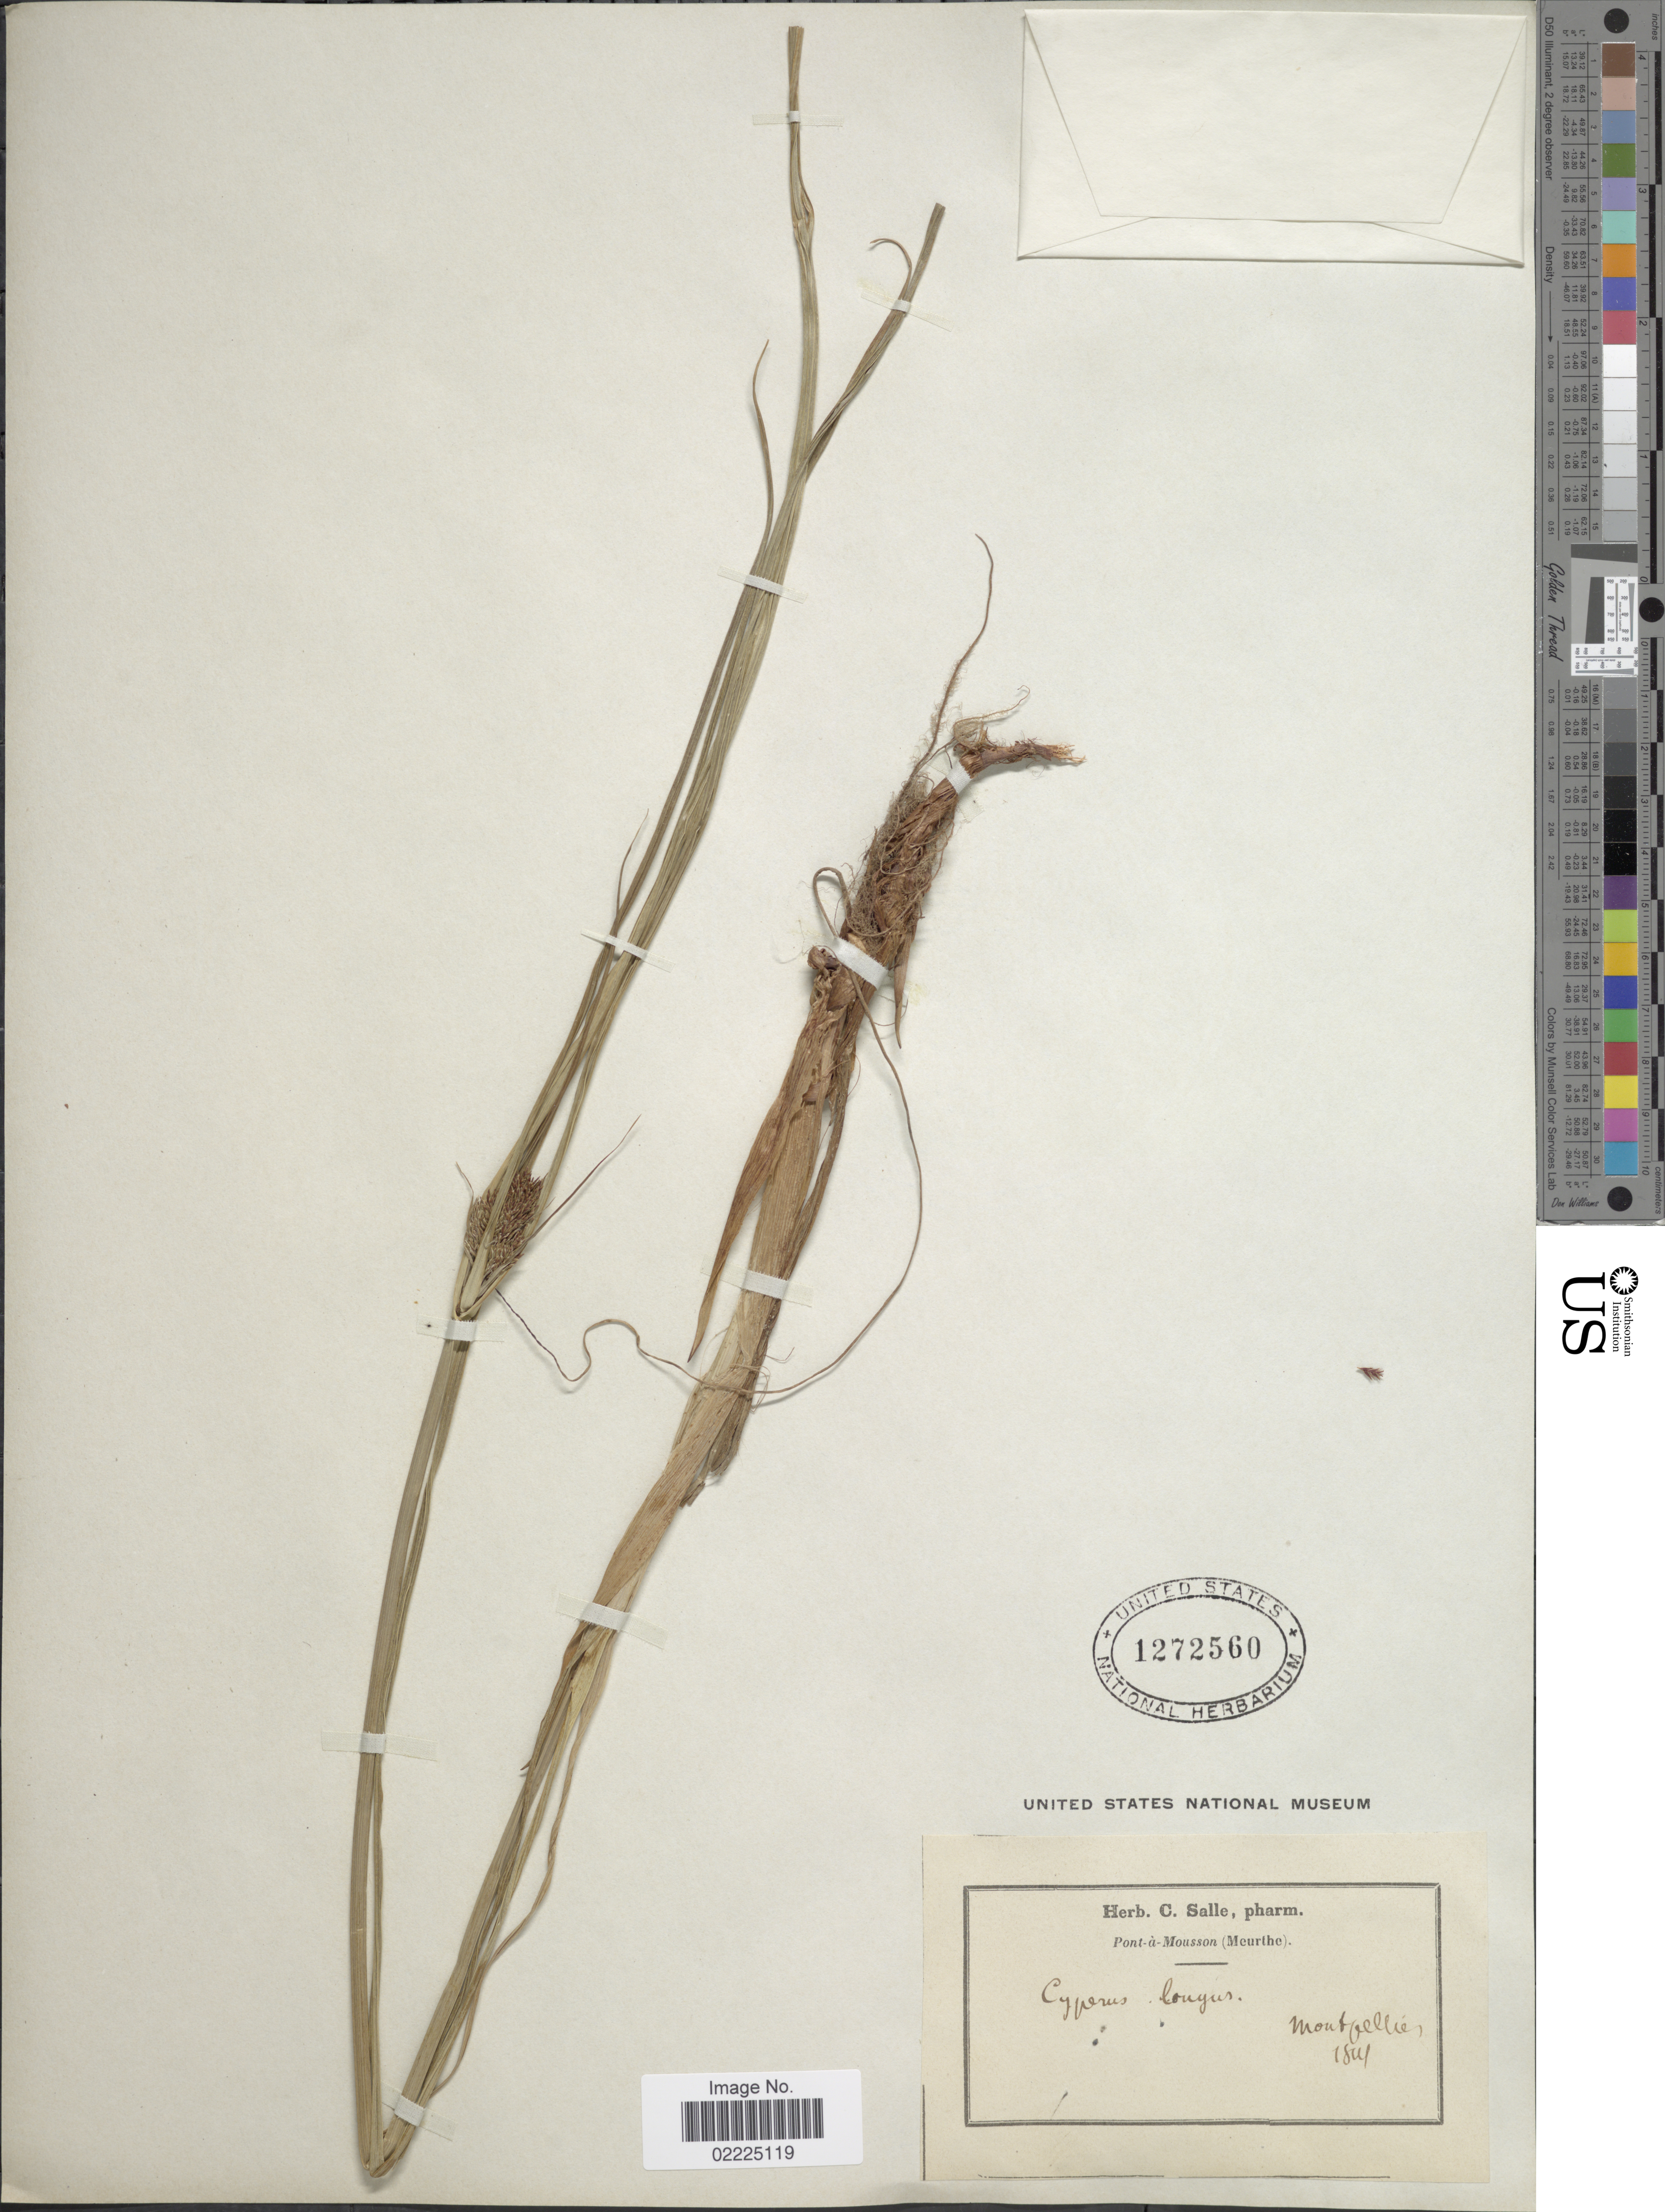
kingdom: Plantae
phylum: Tracheophyta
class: Liliopsida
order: Poales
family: Cyperaceae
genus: Cyperus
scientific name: Cyperus longus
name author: L.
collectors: ex herb. C. Salle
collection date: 1841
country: France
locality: Pont-a-Mousson (Meuribe) Montpellier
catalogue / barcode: US 1272560